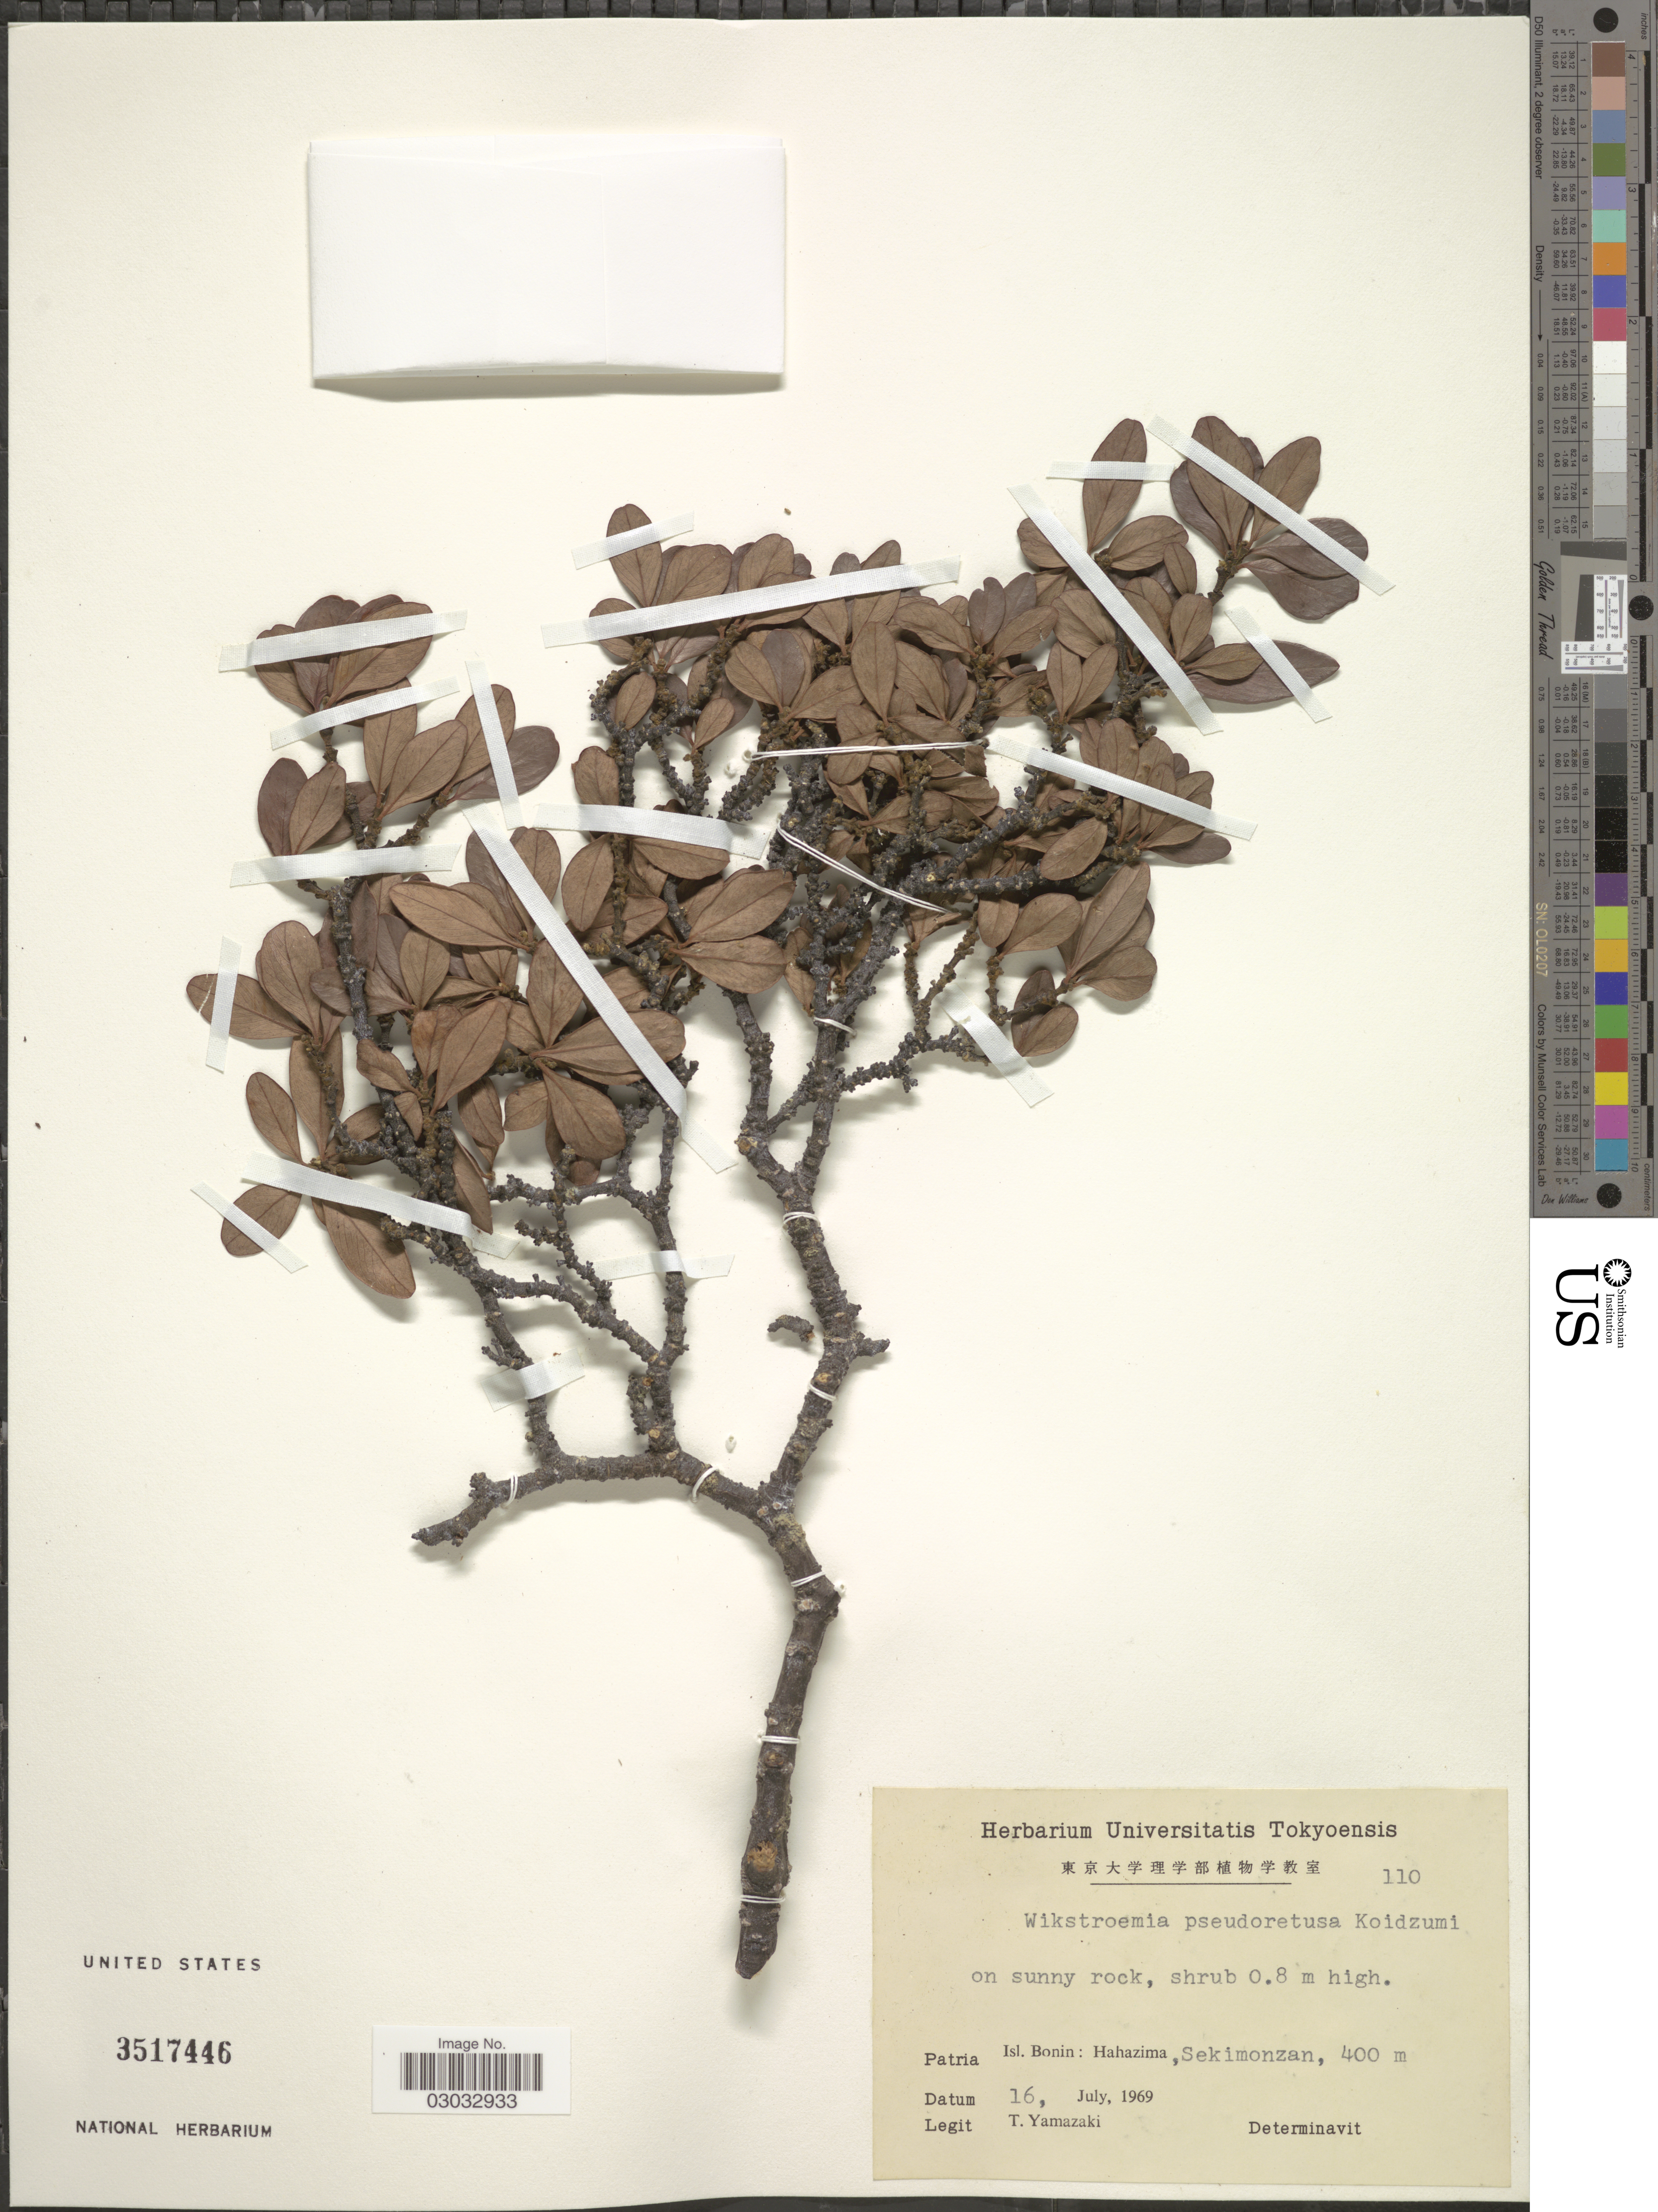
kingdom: Plantae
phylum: Tracheophyta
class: Magnoliopsida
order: Malvales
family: Thymelaeaceae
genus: Wikstroemia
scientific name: Wikstroemia pseudoretusa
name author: Koidz.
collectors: T. Yamazaki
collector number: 110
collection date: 1969-07-16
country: Japan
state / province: Tokyo, Federal City of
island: Bonin Islands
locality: Isl. Bonin: Hahazima, Sekimonzan.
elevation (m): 400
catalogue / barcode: US 3517446